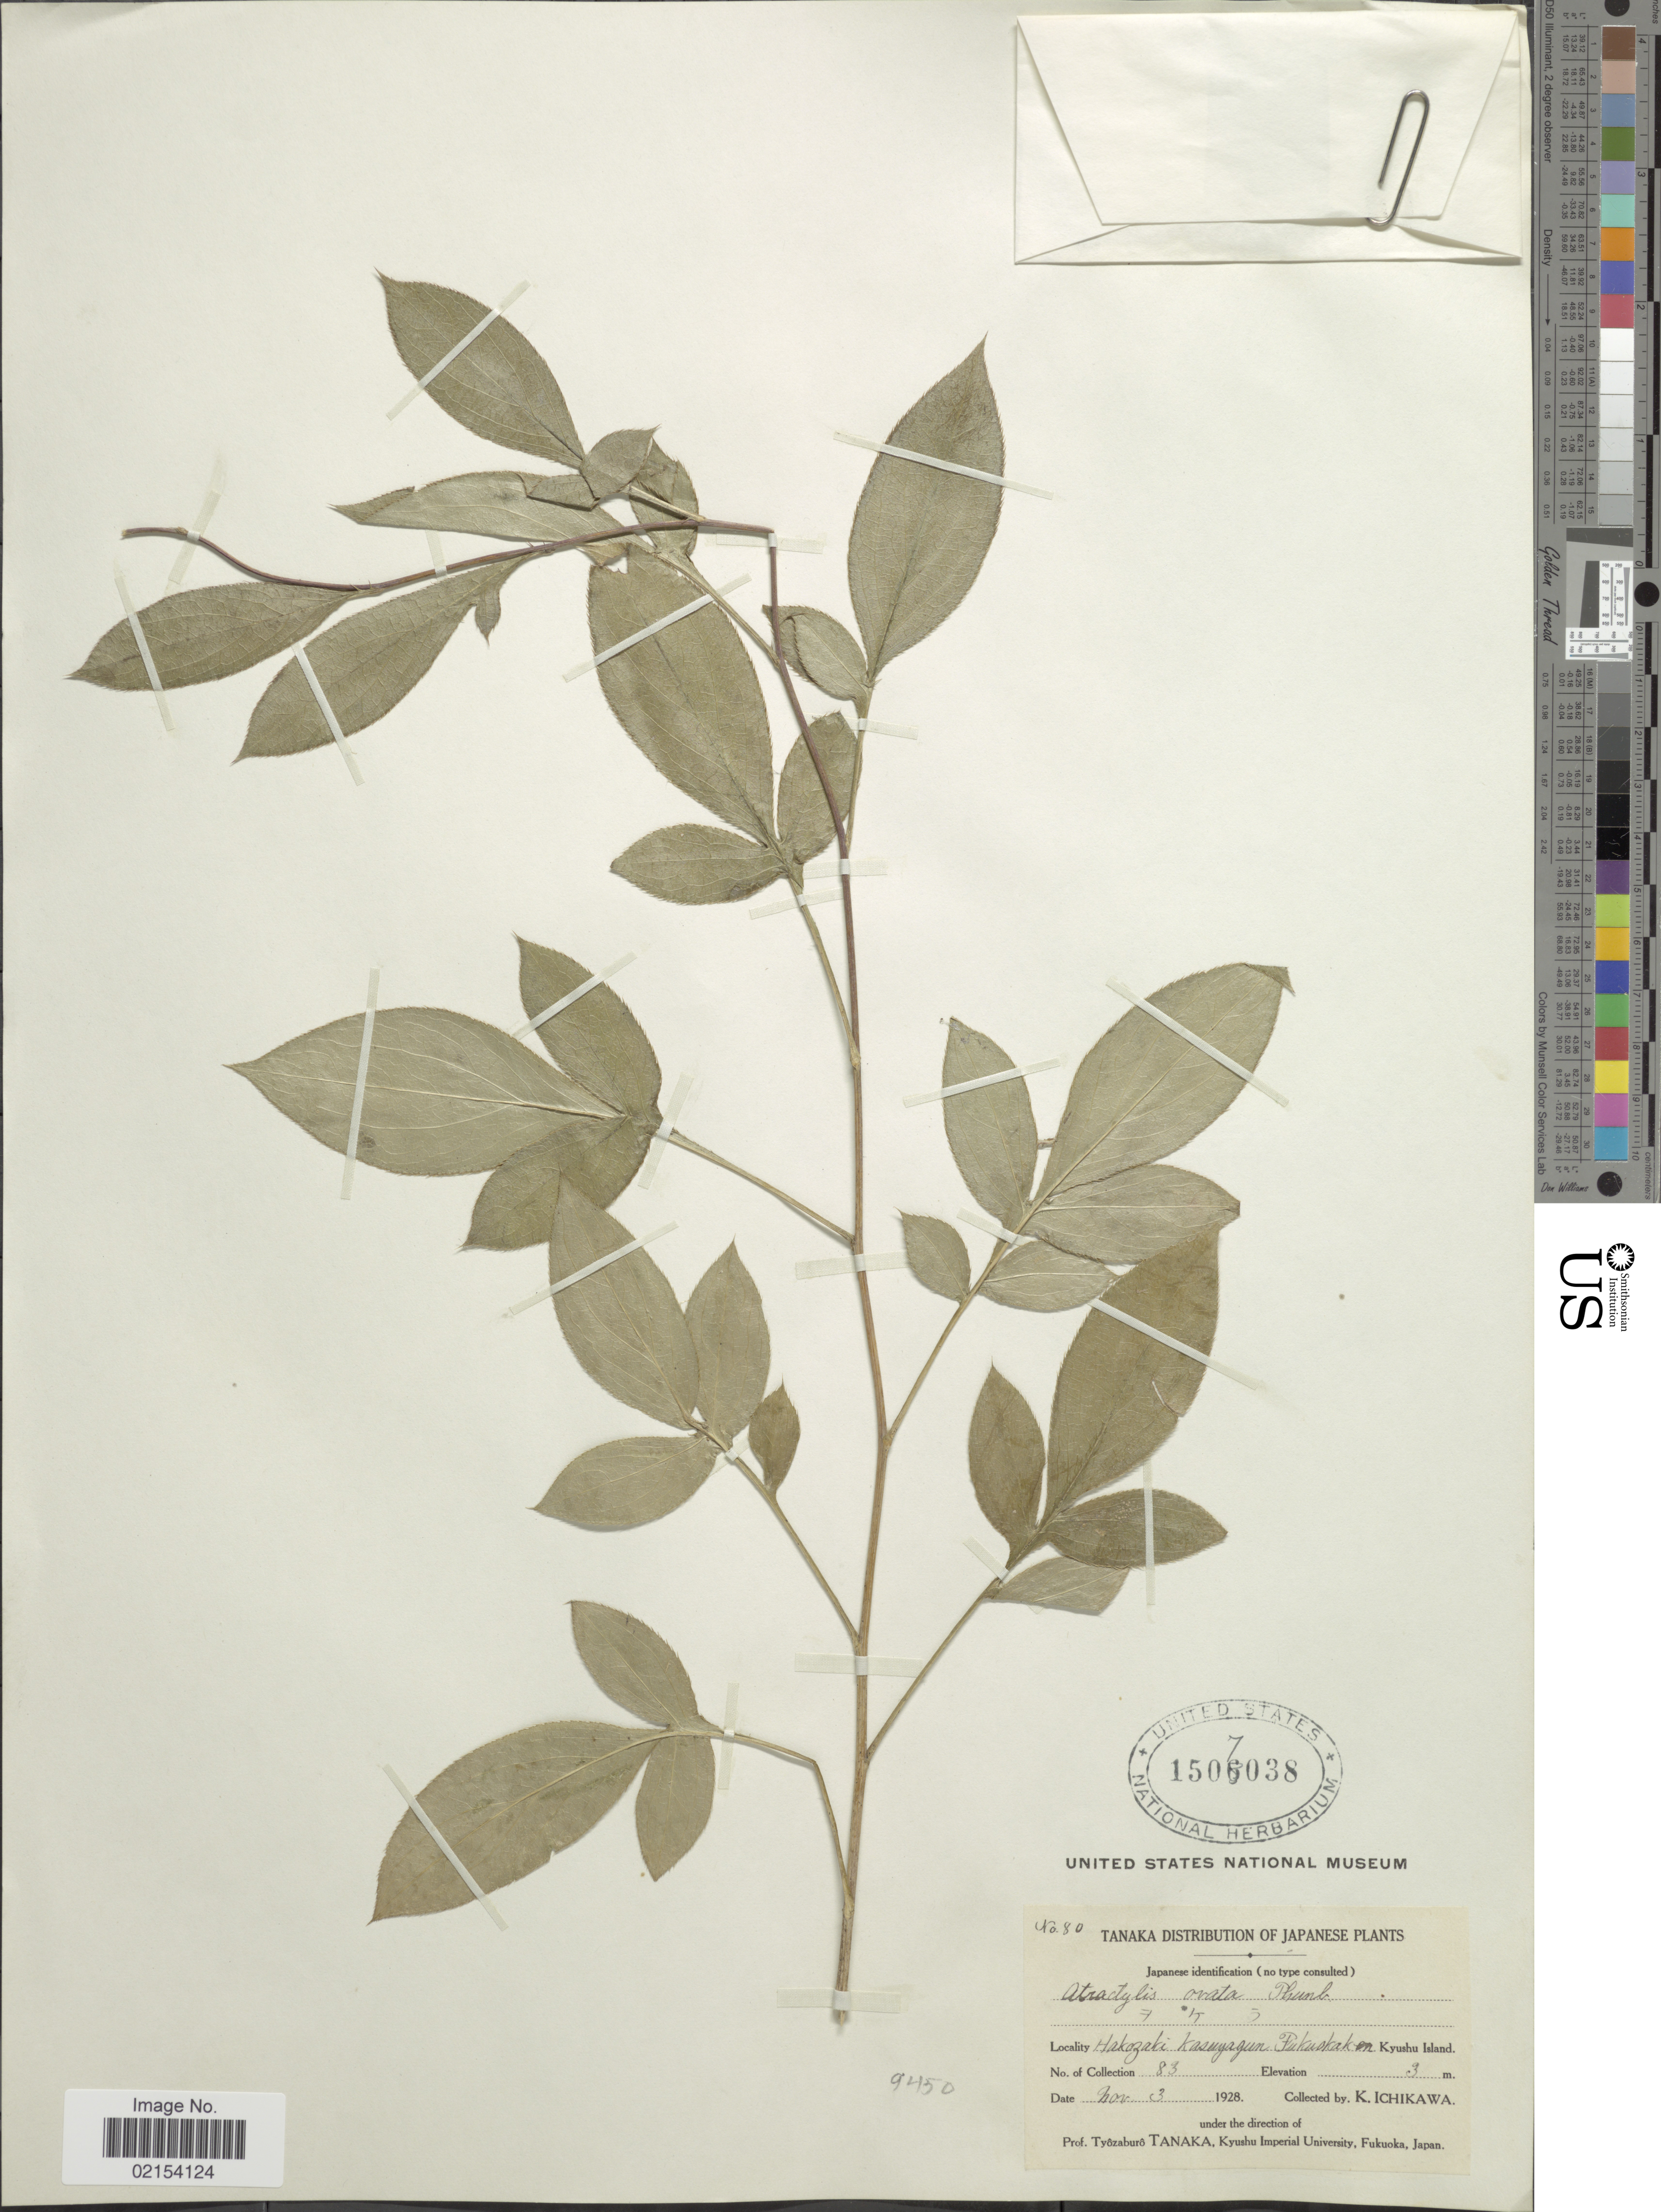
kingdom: Plantae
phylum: Tracheophyta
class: Magnoliopsida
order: Asterales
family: Asteraceae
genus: Atractylodes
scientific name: Atractylodes ovata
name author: (Thunb.) DC.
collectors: K. Ichikawa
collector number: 83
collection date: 1928-11-03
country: Japan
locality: Hakozaki Kasuyagun, Fukuokaken.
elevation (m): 3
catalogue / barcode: US 1507038